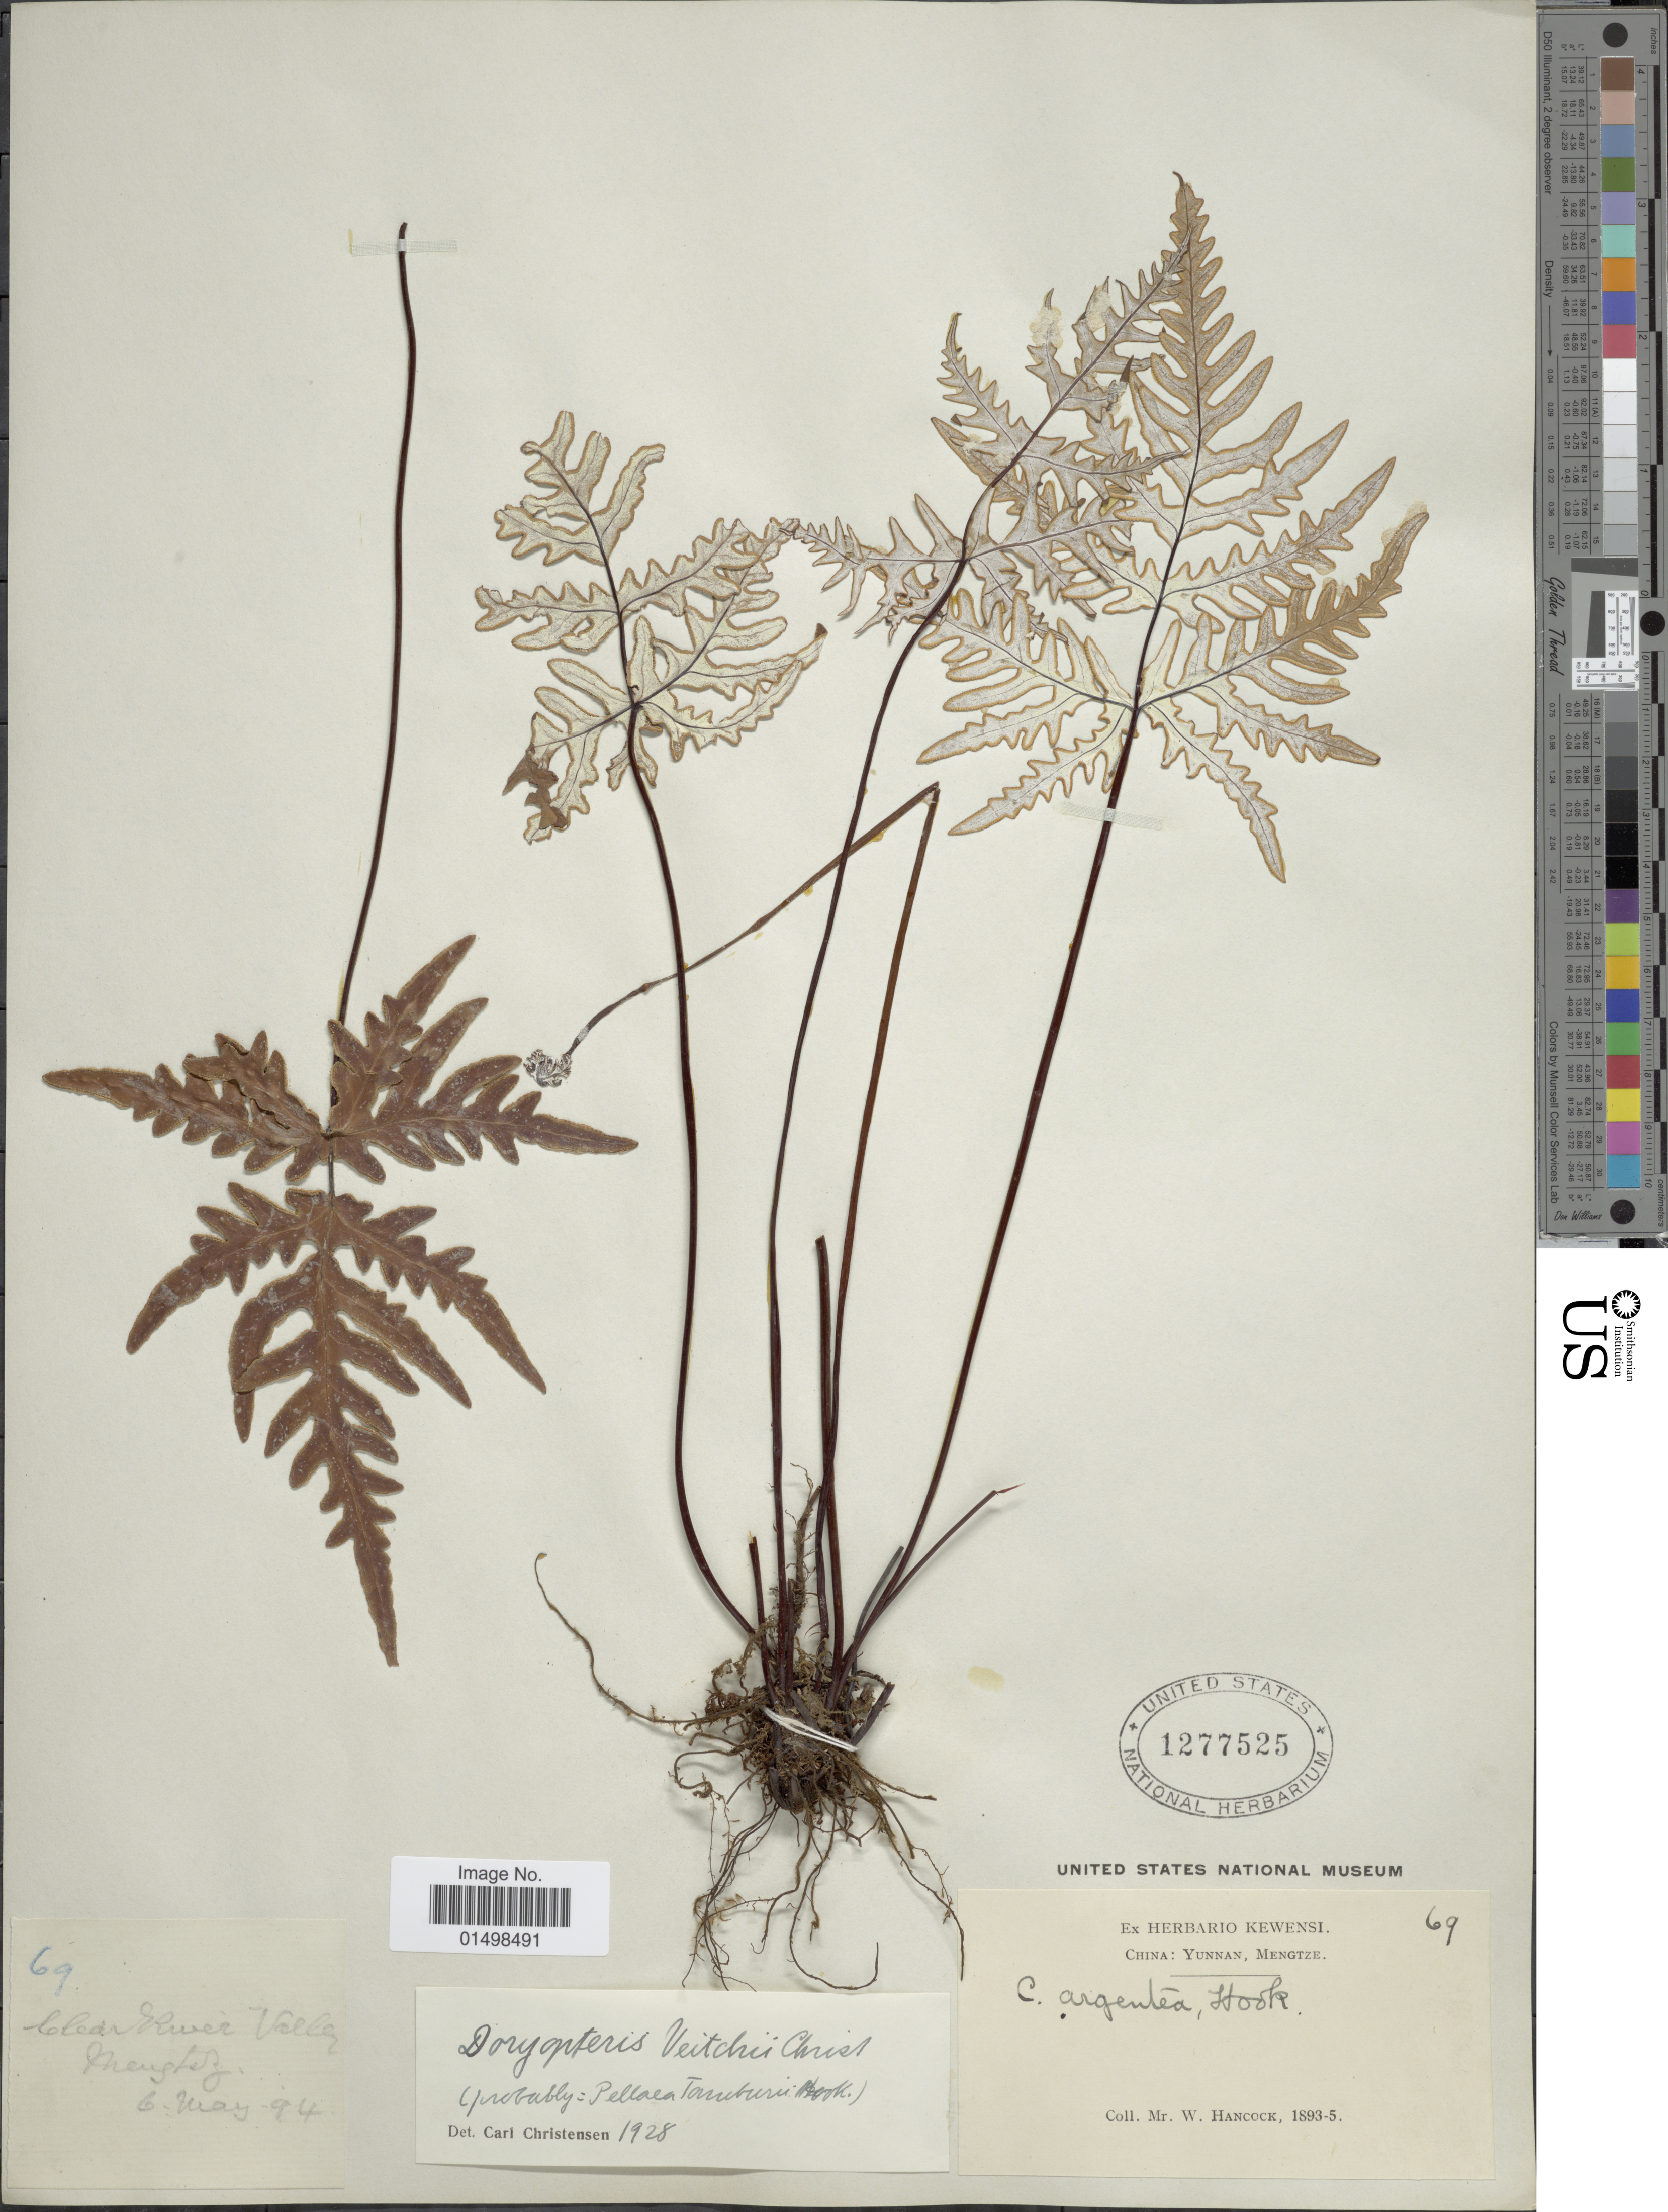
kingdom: Plantae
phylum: Tracheophyta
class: Polypodiopsida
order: Polypodiales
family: Pteridaceae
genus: Aleuritopteris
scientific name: Aleuritopteris argentea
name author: (S.G. Gmel.) Fée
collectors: W. Hancock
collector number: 69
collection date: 1894-05-06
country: China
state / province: Yunnan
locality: China: Yunnan, Mengtze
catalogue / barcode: US 1277525